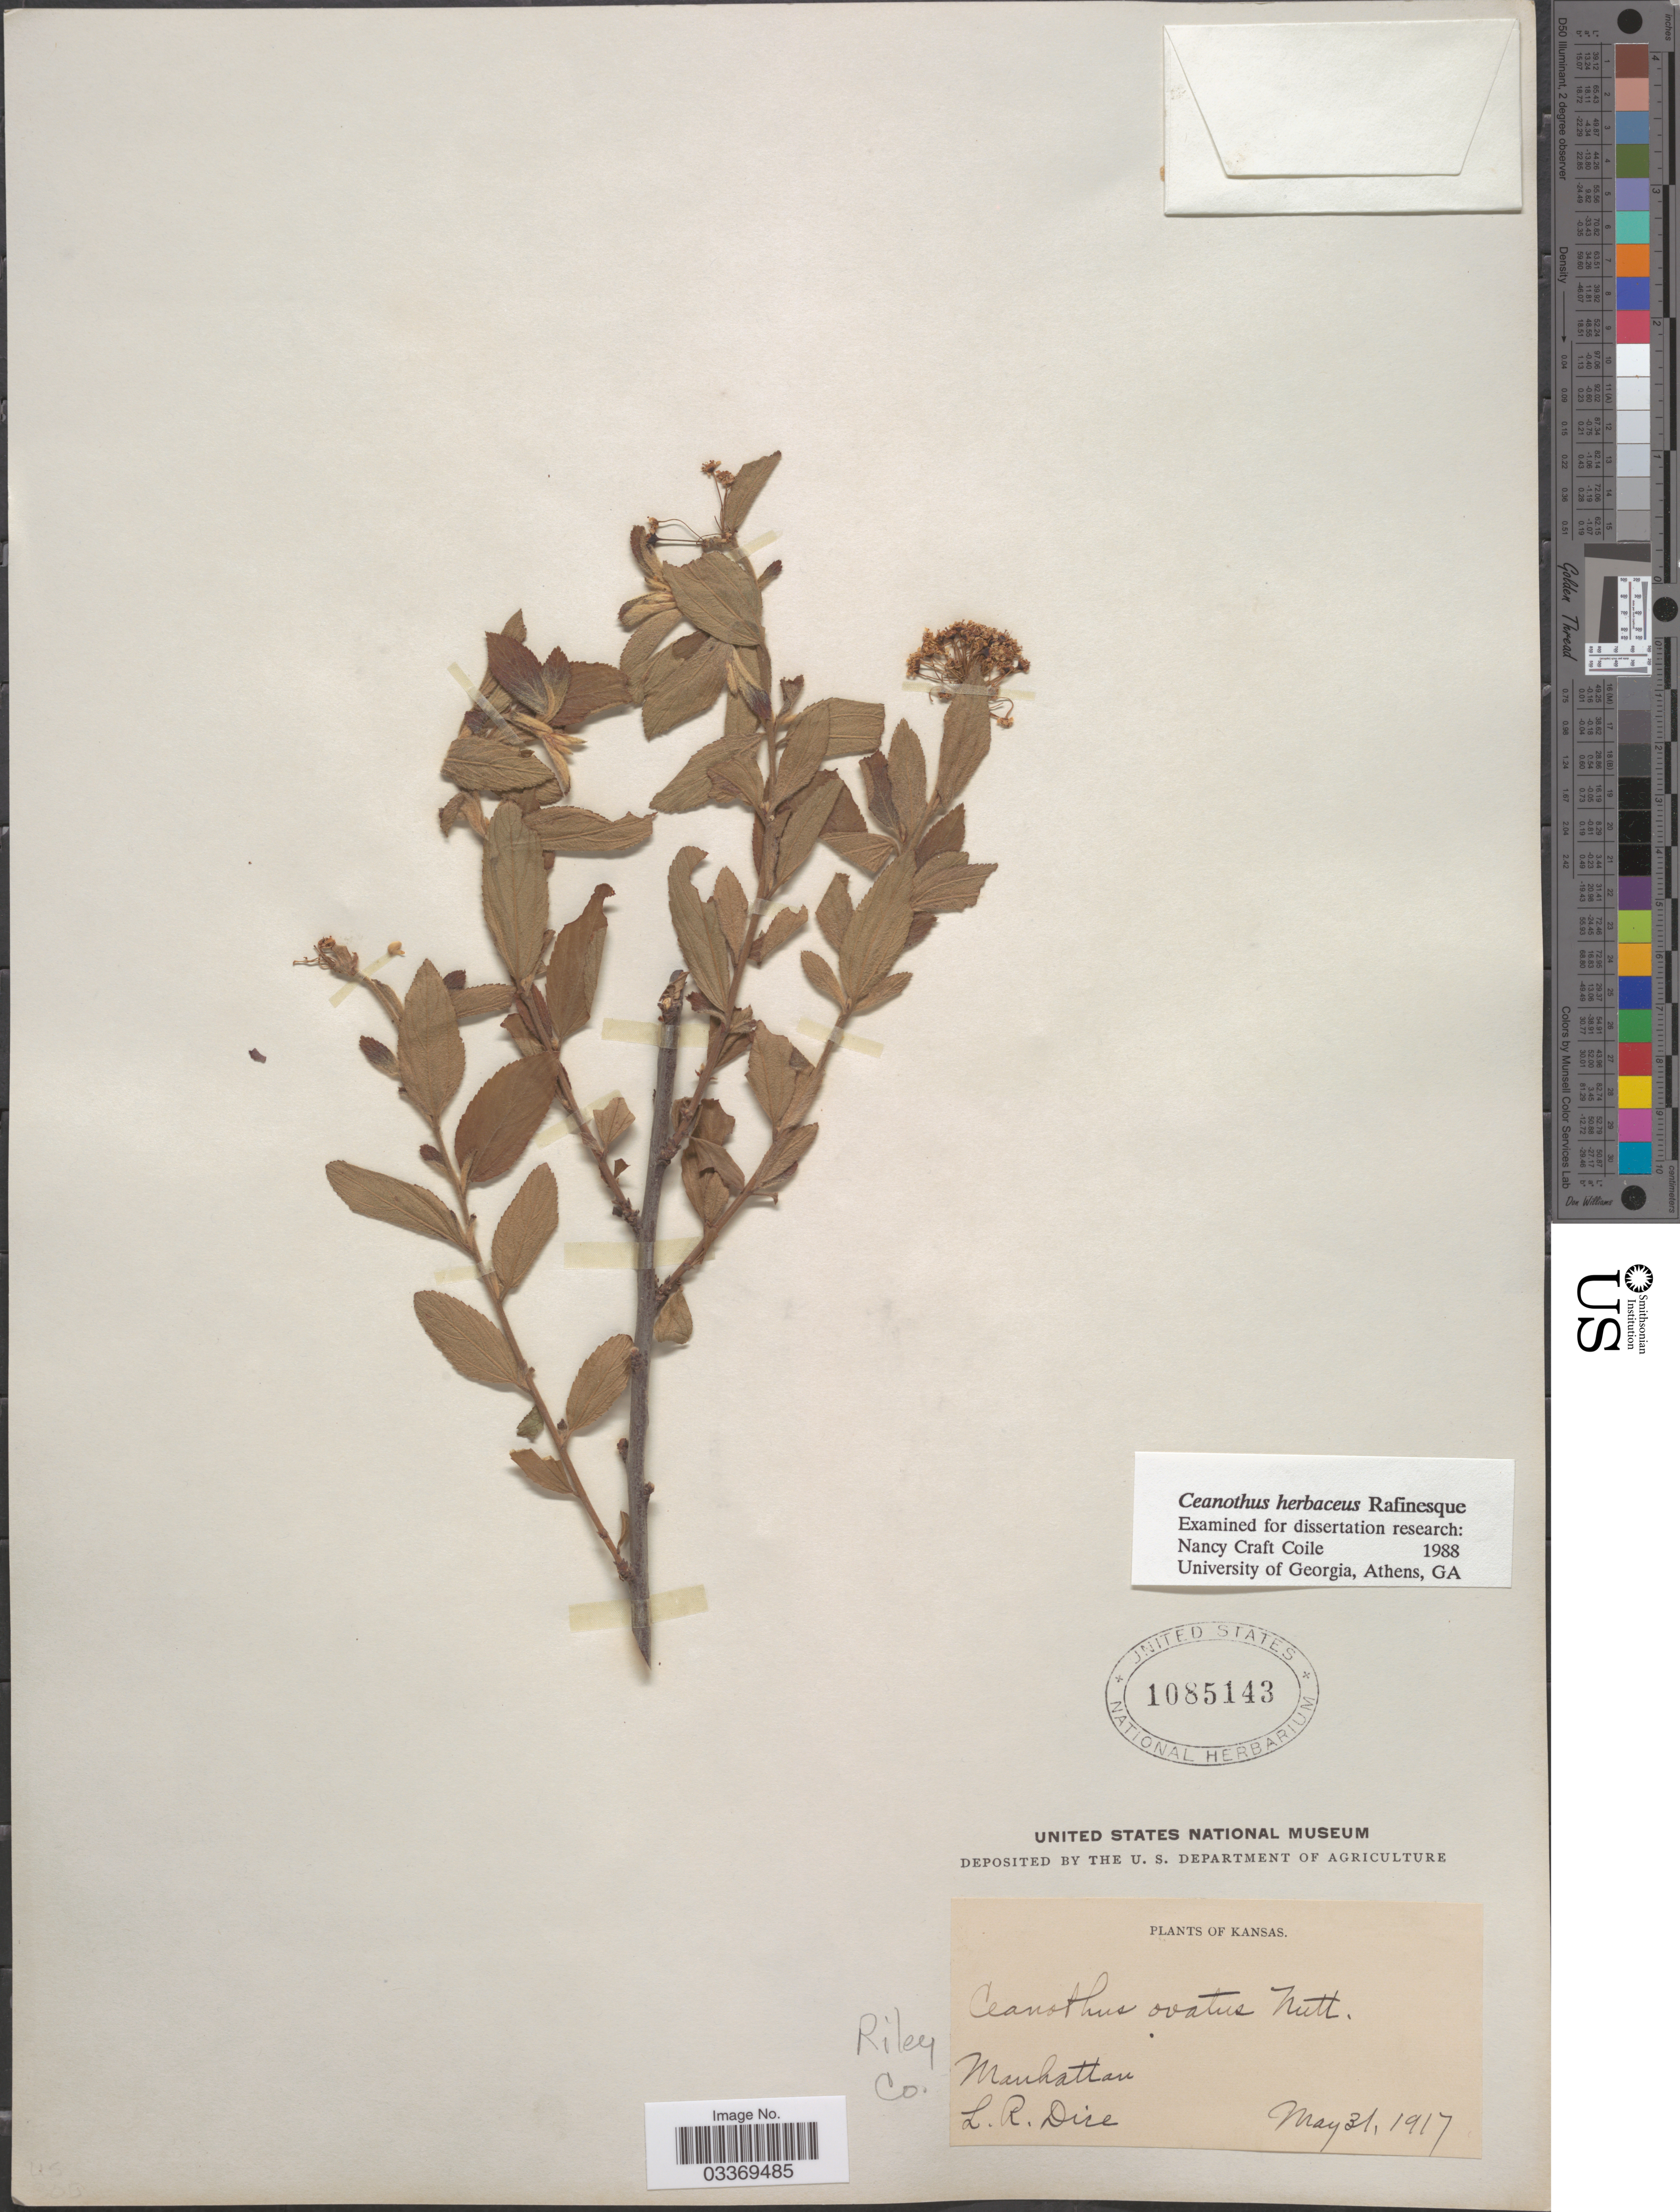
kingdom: Plantae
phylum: Tracheophyta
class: Magnoliopsida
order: Rosales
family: Rhamnaceae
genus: Ceanothus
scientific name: Ceanothus ovatus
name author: Desf.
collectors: L. Dire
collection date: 1917-05-31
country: United States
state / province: Kansas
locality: Manhattan, Riley Co.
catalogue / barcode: US 1085143